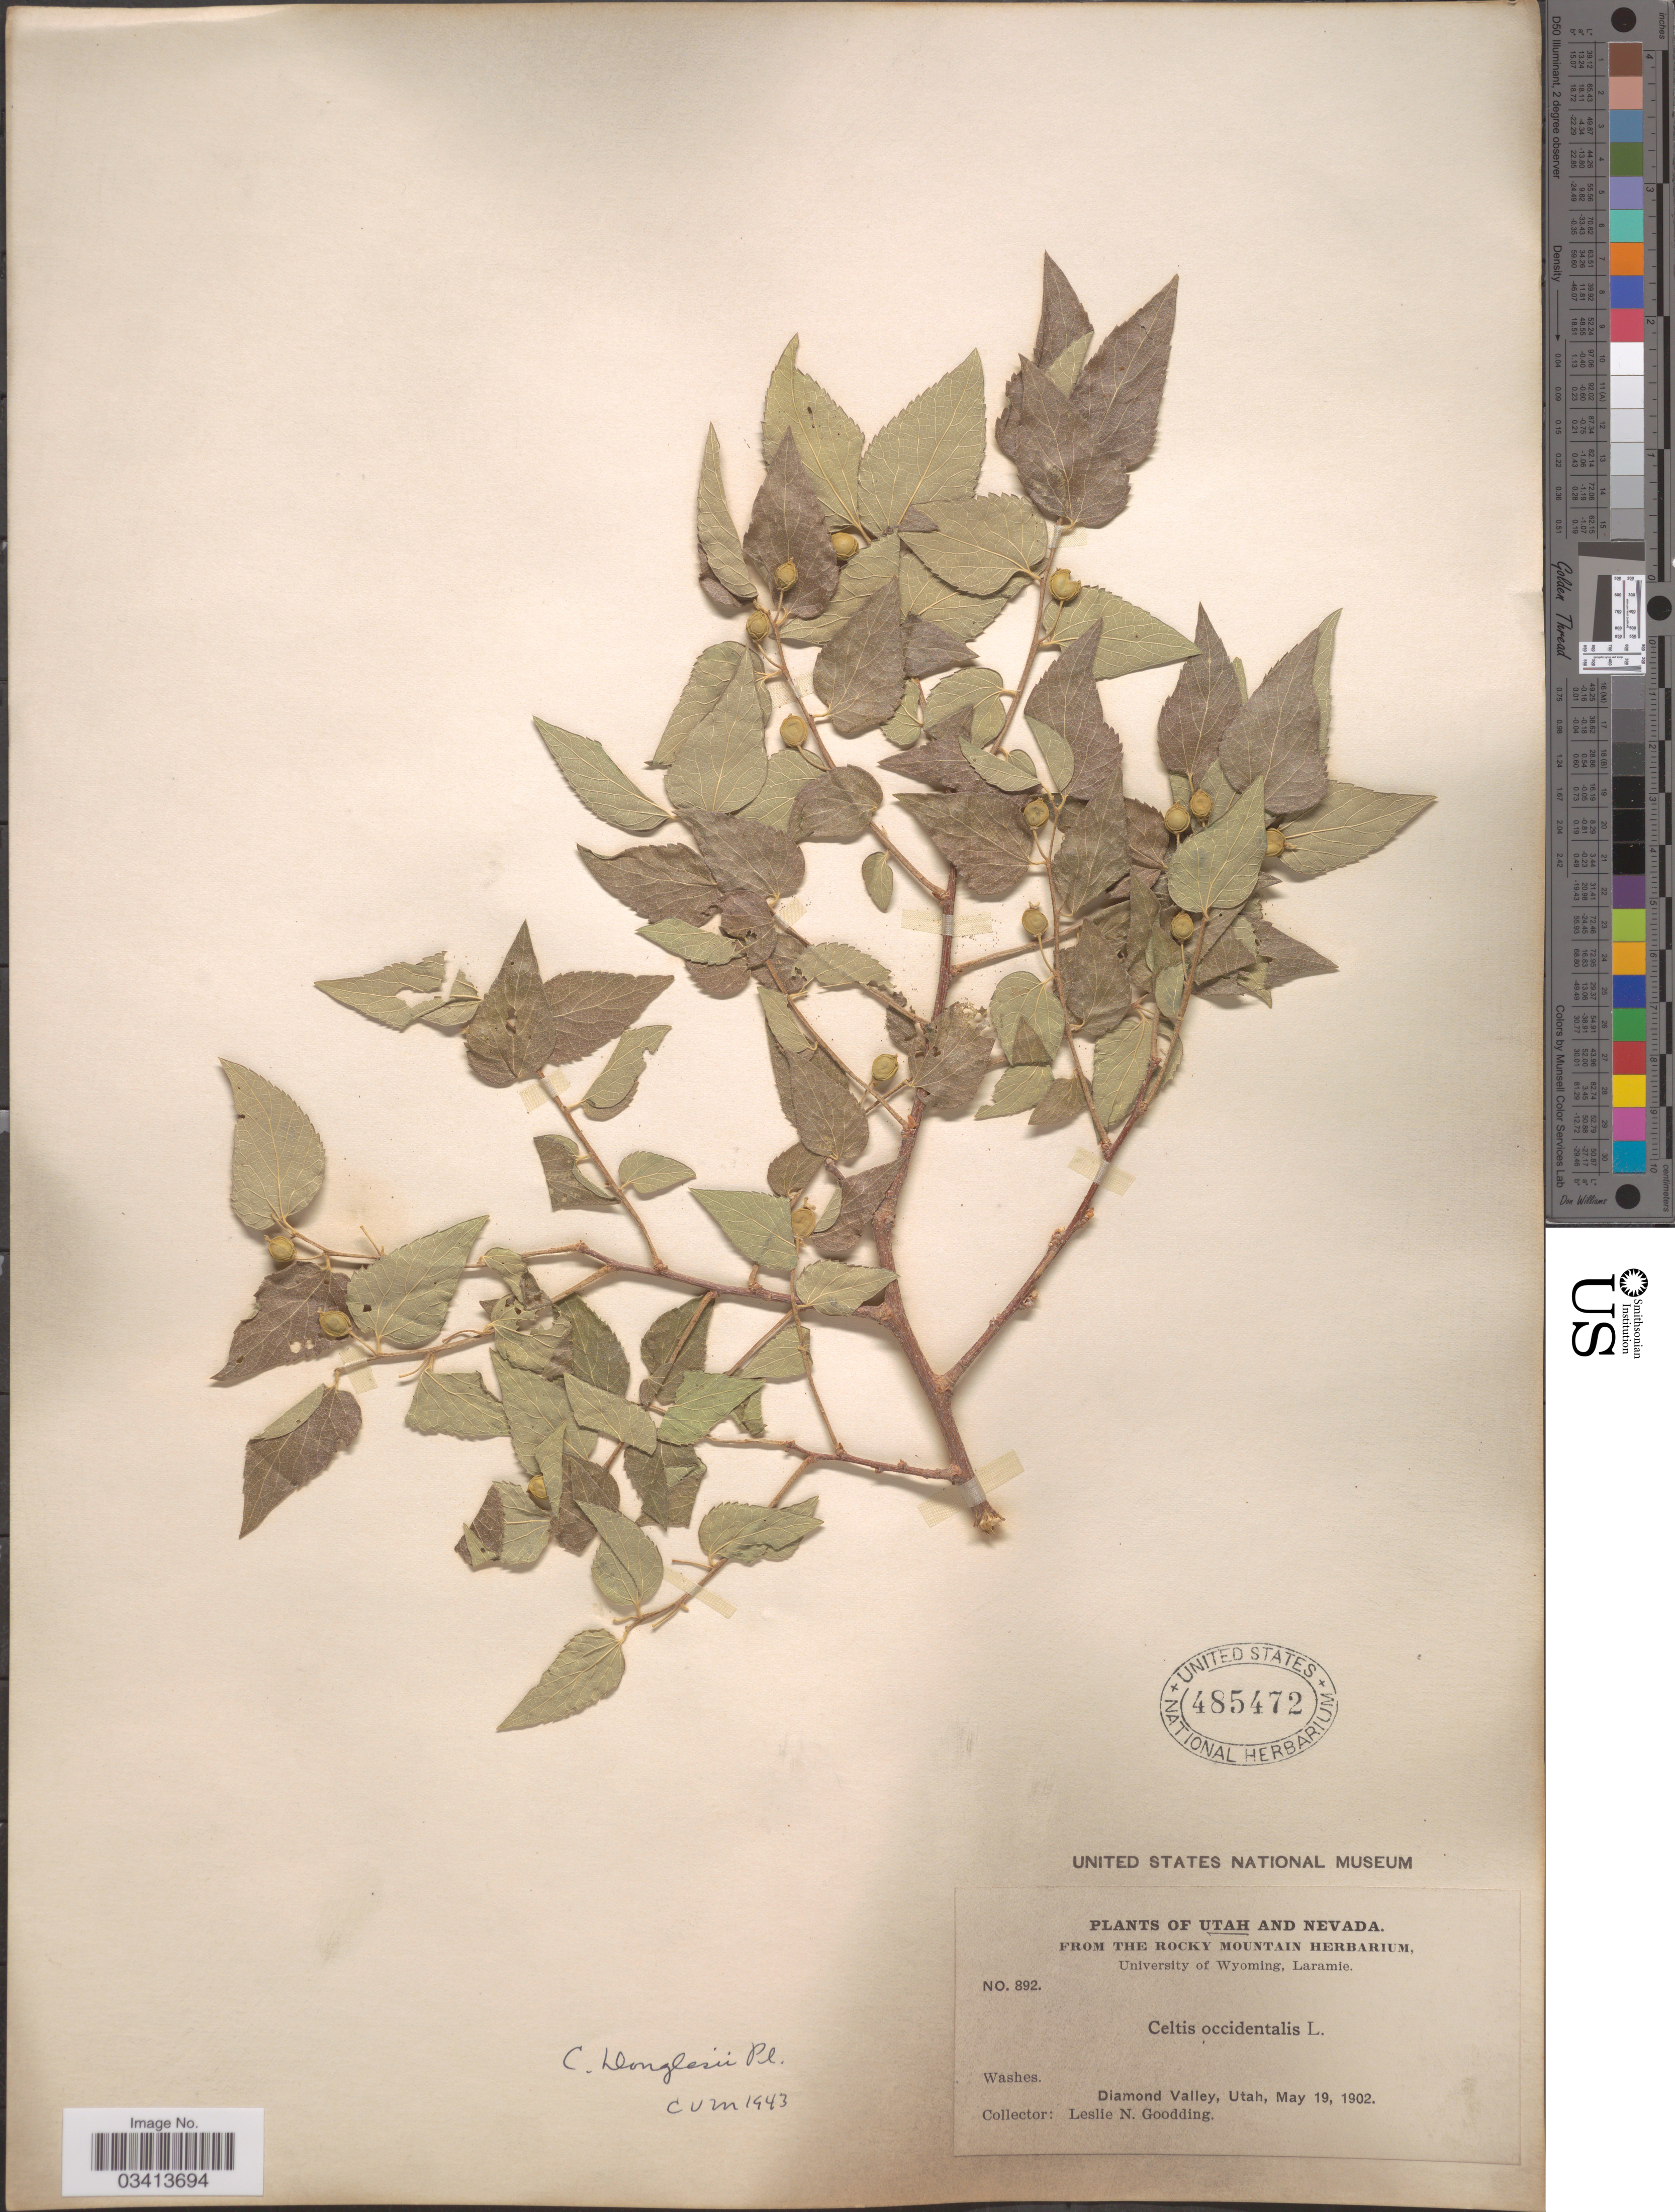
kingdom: Plantae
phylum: Tracheophyta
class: Magnoliopsida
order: Rosales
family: Cannabaceae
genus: Celtis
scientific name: Celtis laevigata var. reticulata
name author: (Torr.) L.D. Benson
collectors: L. N. Goodding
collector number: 892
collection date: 1902-05-19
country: United States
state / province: Utah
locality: Diamond Valley.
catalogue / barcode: US 485472